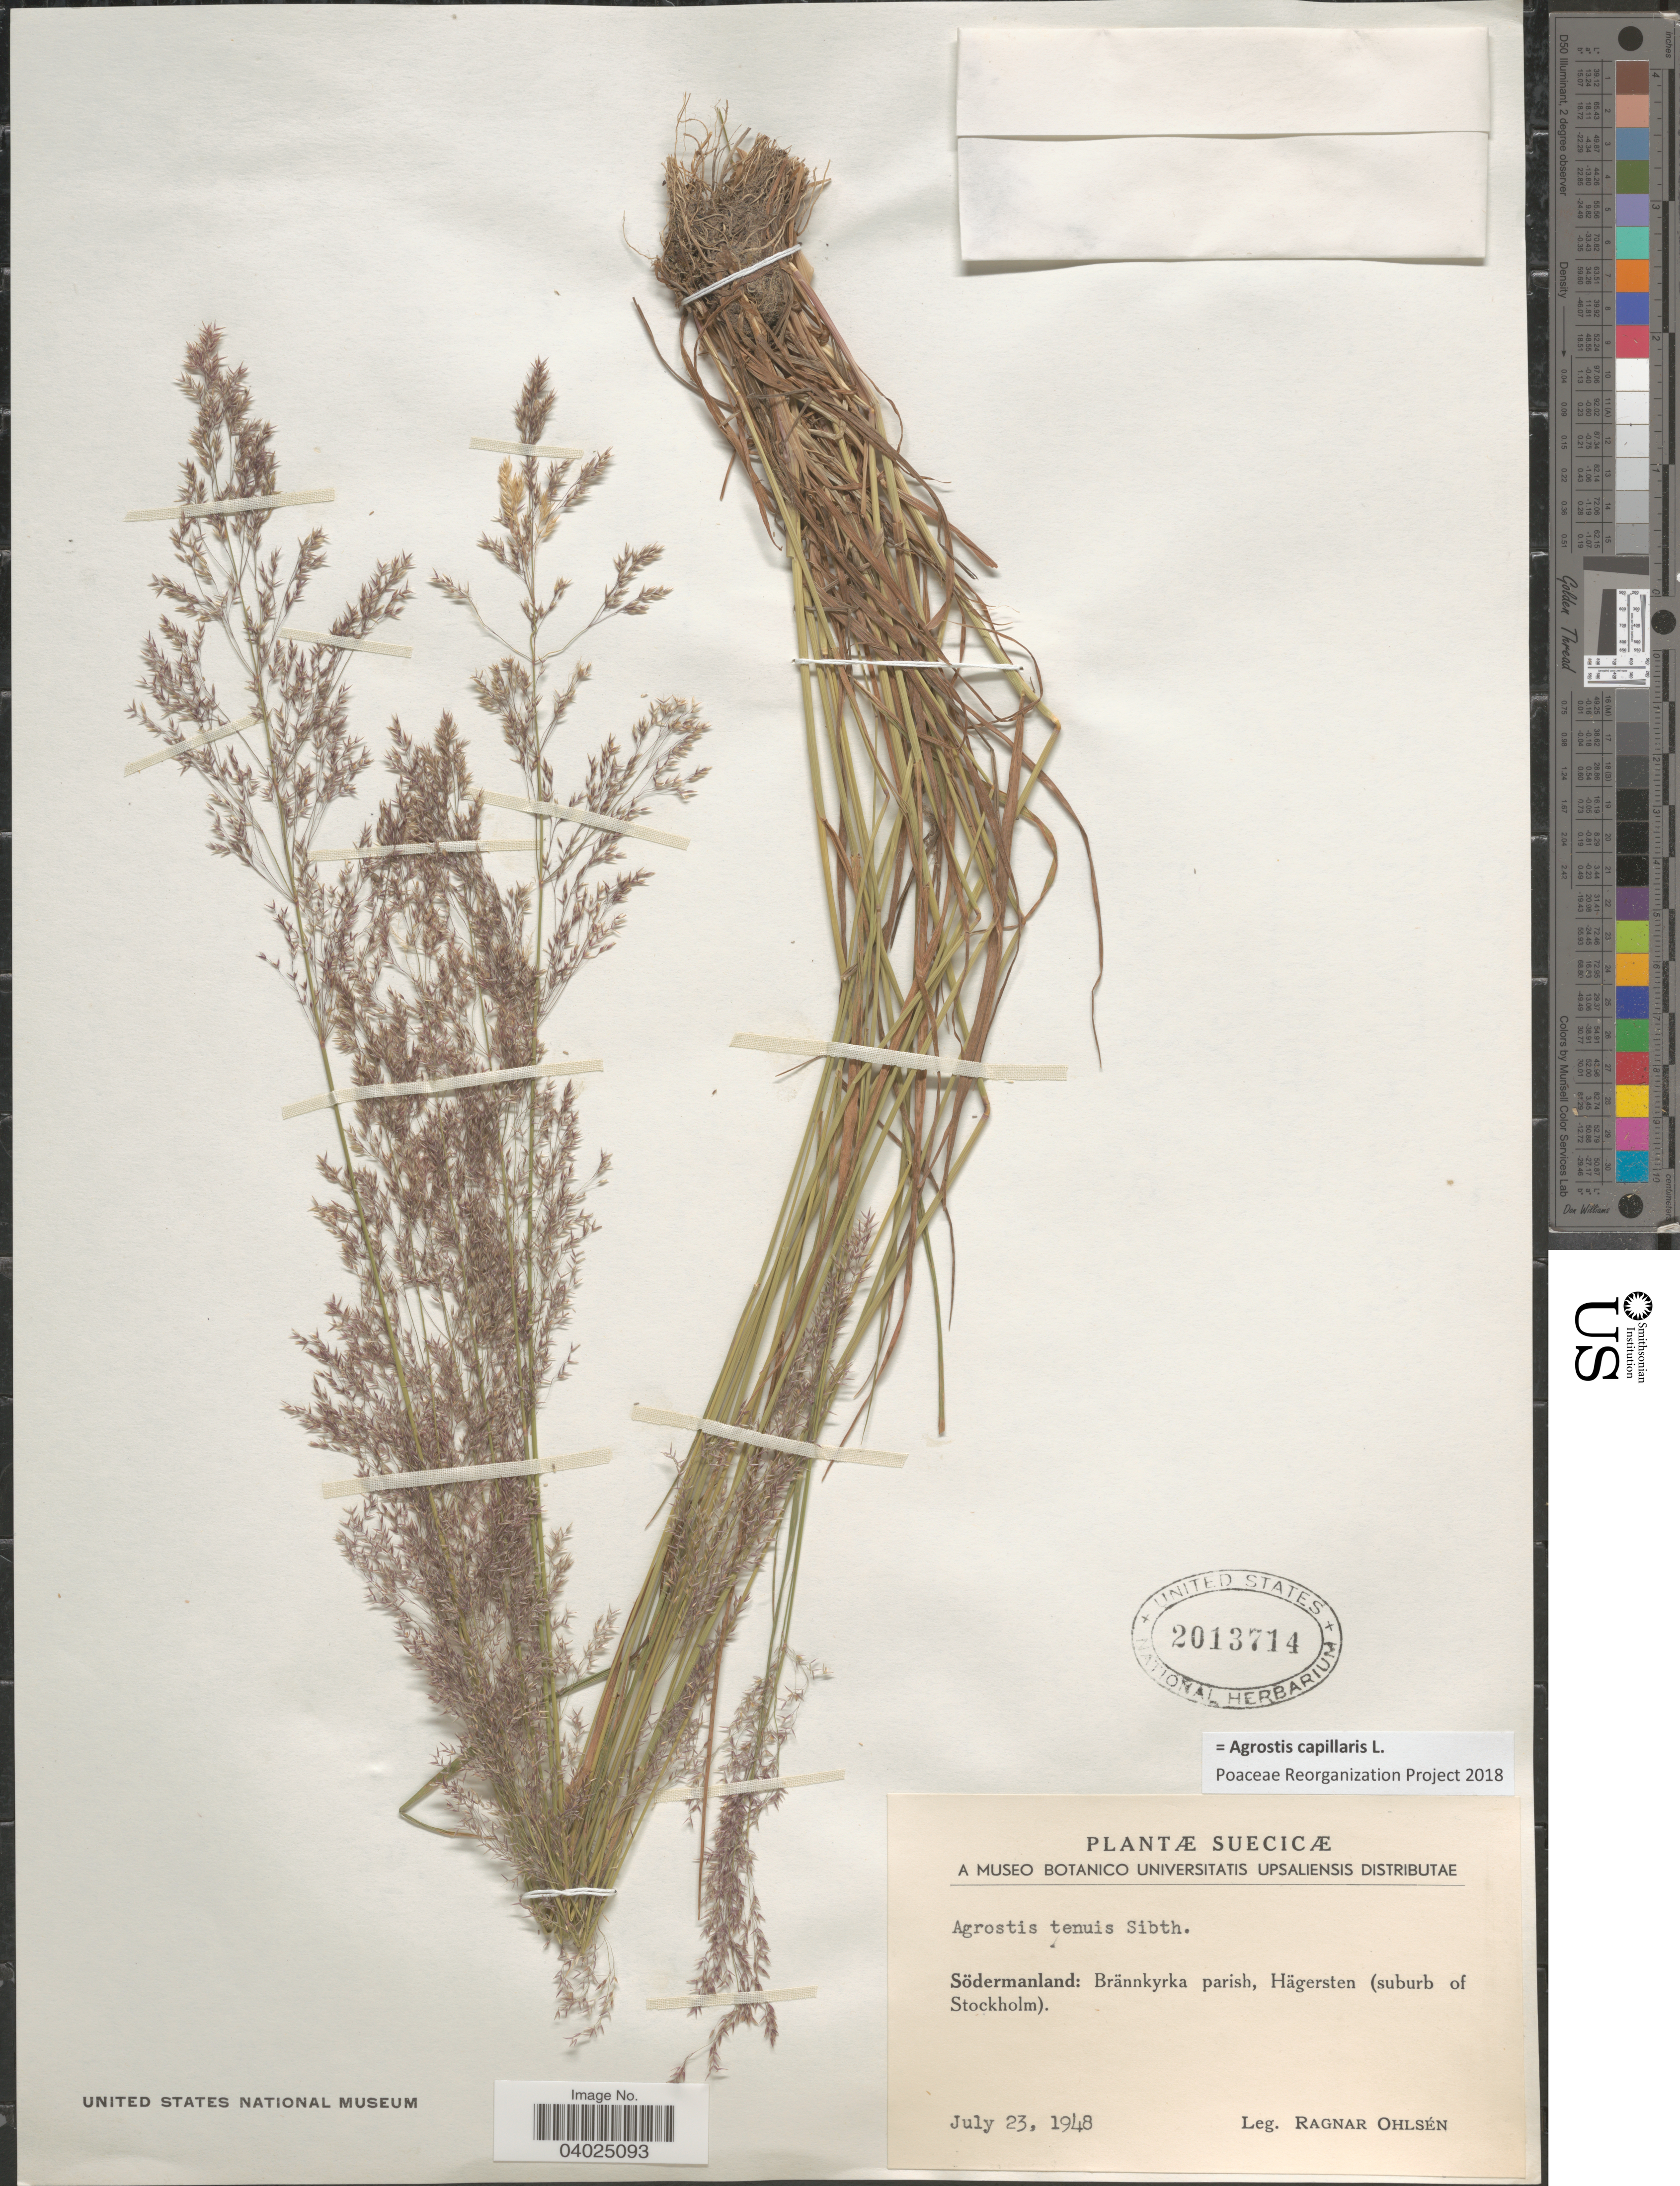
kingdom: Plantae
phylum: Tracheophyta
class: Liliopsida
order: Poales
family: Poaceae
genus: Agrostis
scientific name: Agrostis capillaris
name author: L.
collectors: R. Ohlsén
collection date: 1948-07-23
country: Sweden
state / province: Sodermanland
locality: Suecicæ. Brännkyrka parish, Hägersten (suburb of Stockholm).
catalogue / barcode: US 2013714